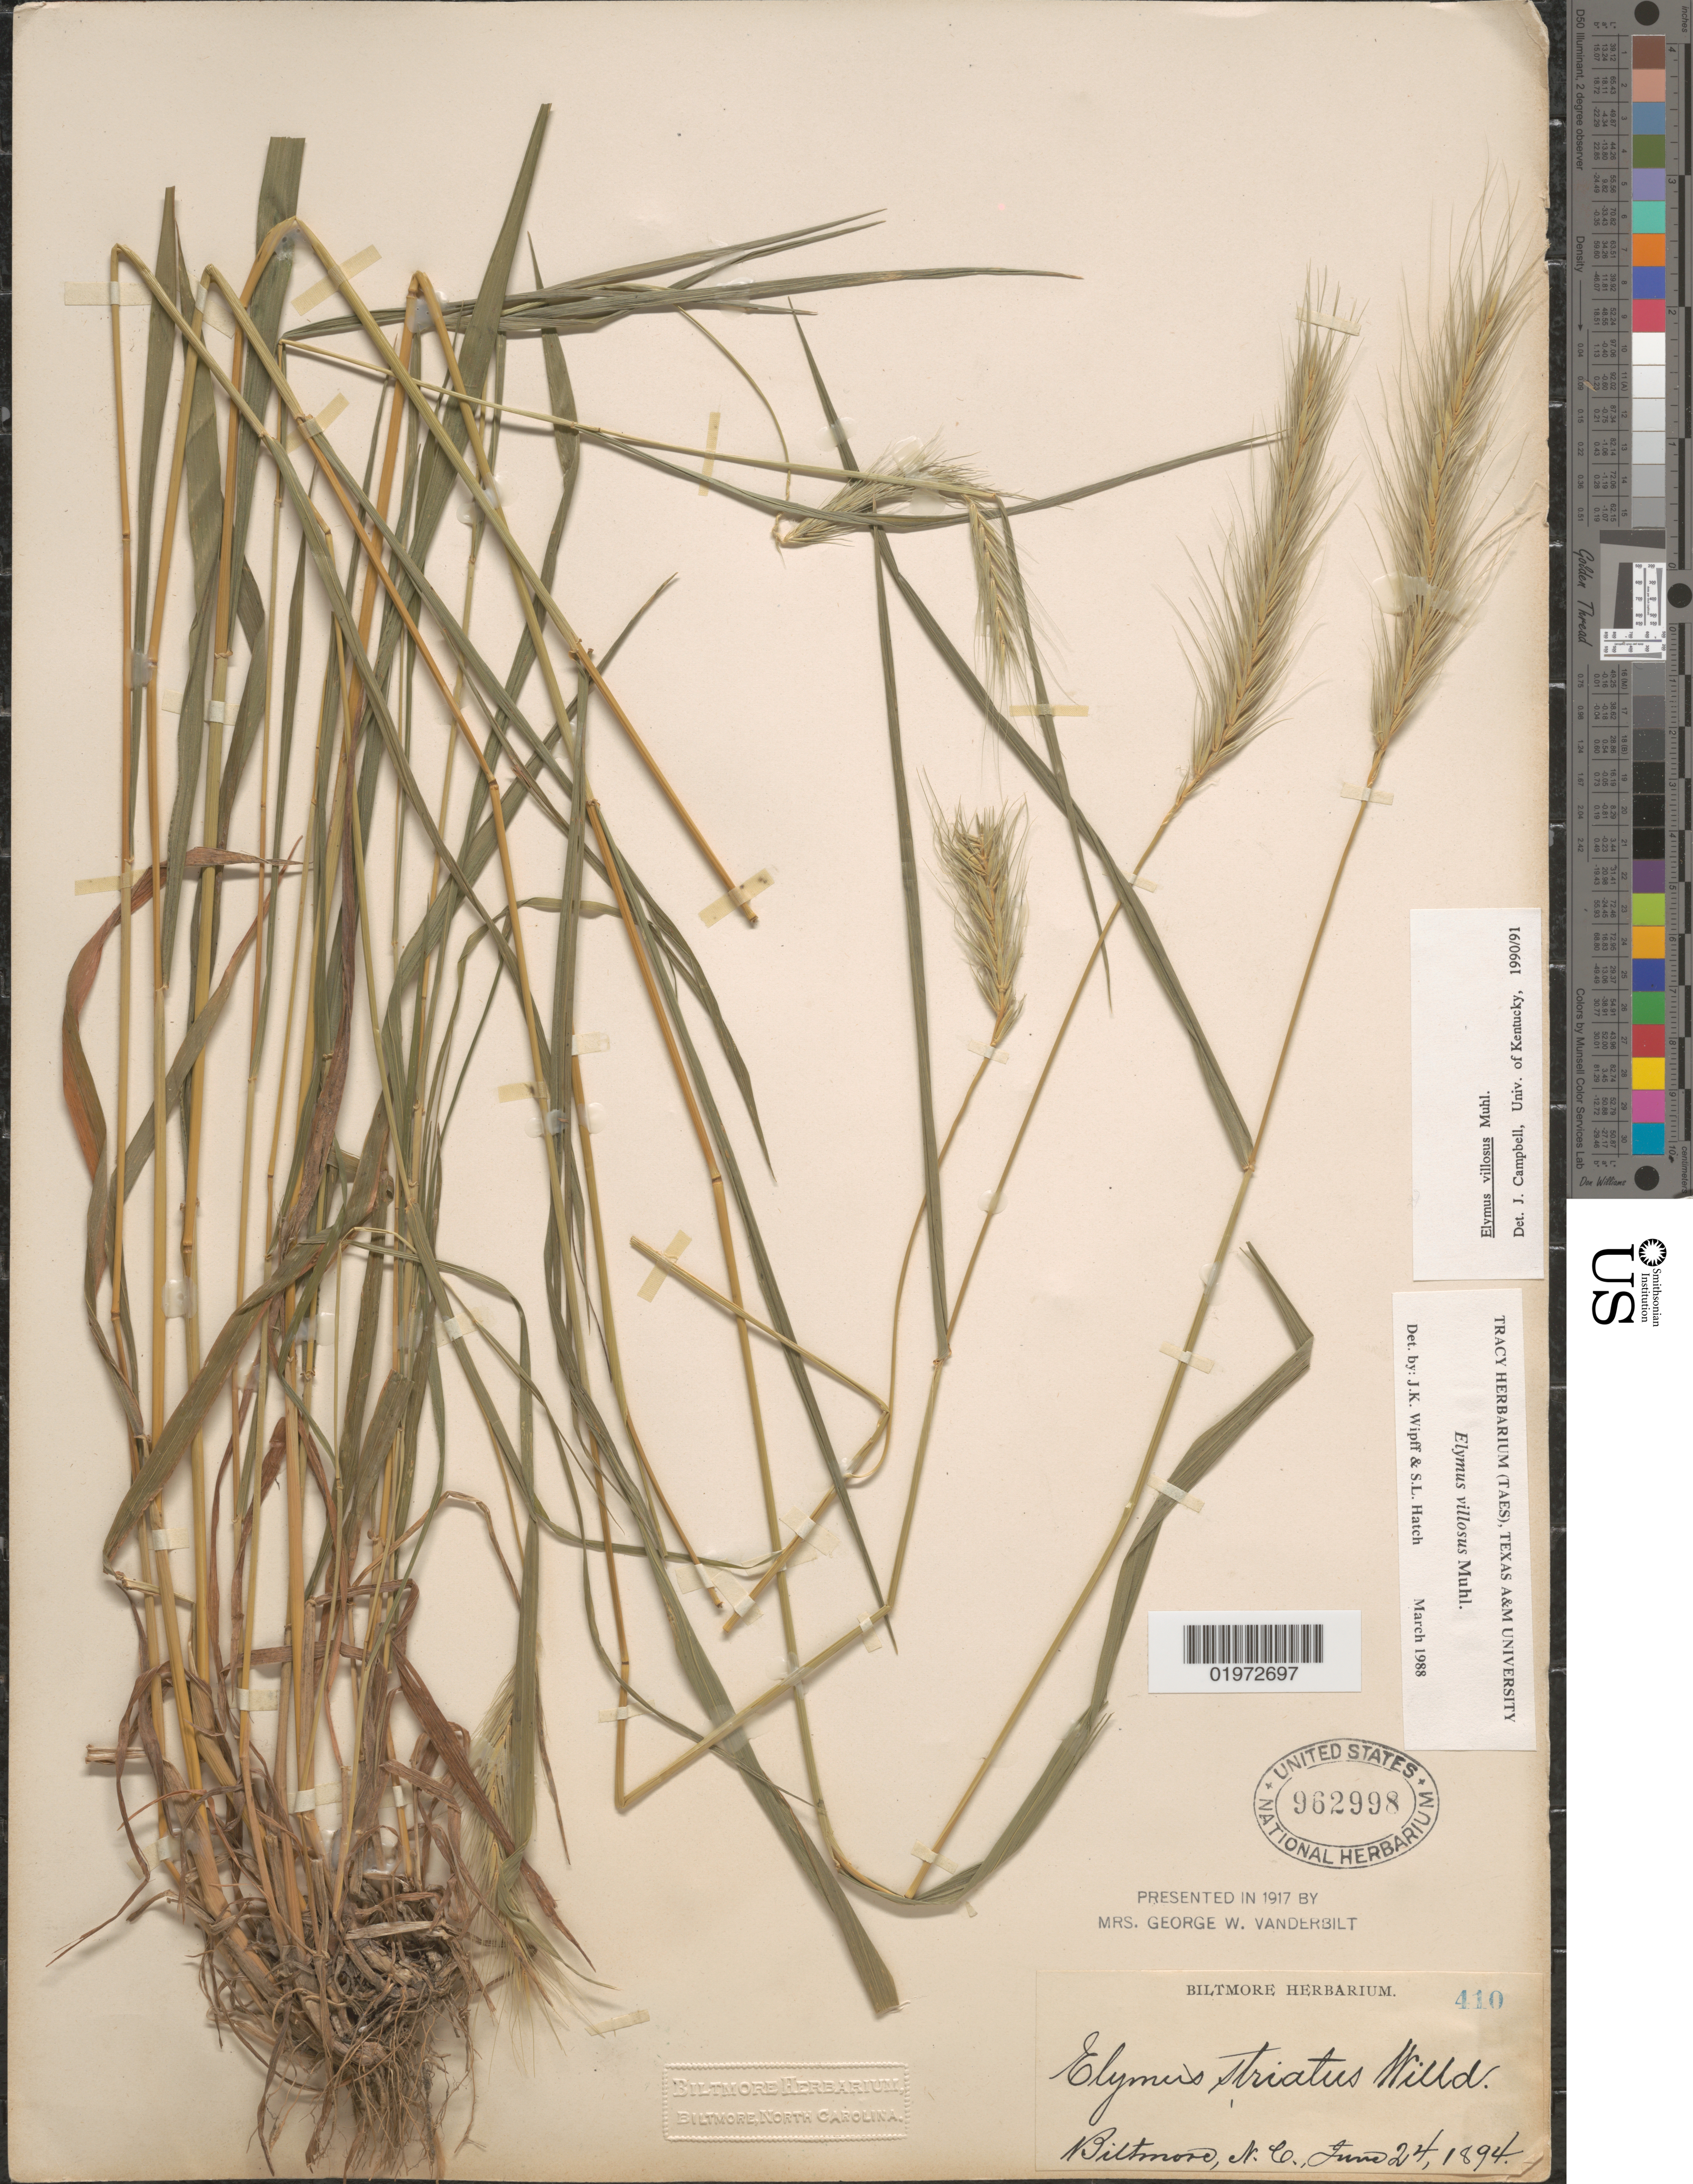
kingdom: Plantae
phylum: Tracheophyta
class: Liliopsida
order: Poales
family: Poaceae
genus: Elymus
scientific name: Elymus villosus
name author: Muhl. ex Willd.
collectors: ex herb. Biltmore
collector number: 410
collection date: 1894-06-24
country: United States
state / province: North Carolina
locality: Biltmore.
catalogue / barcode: US 962998